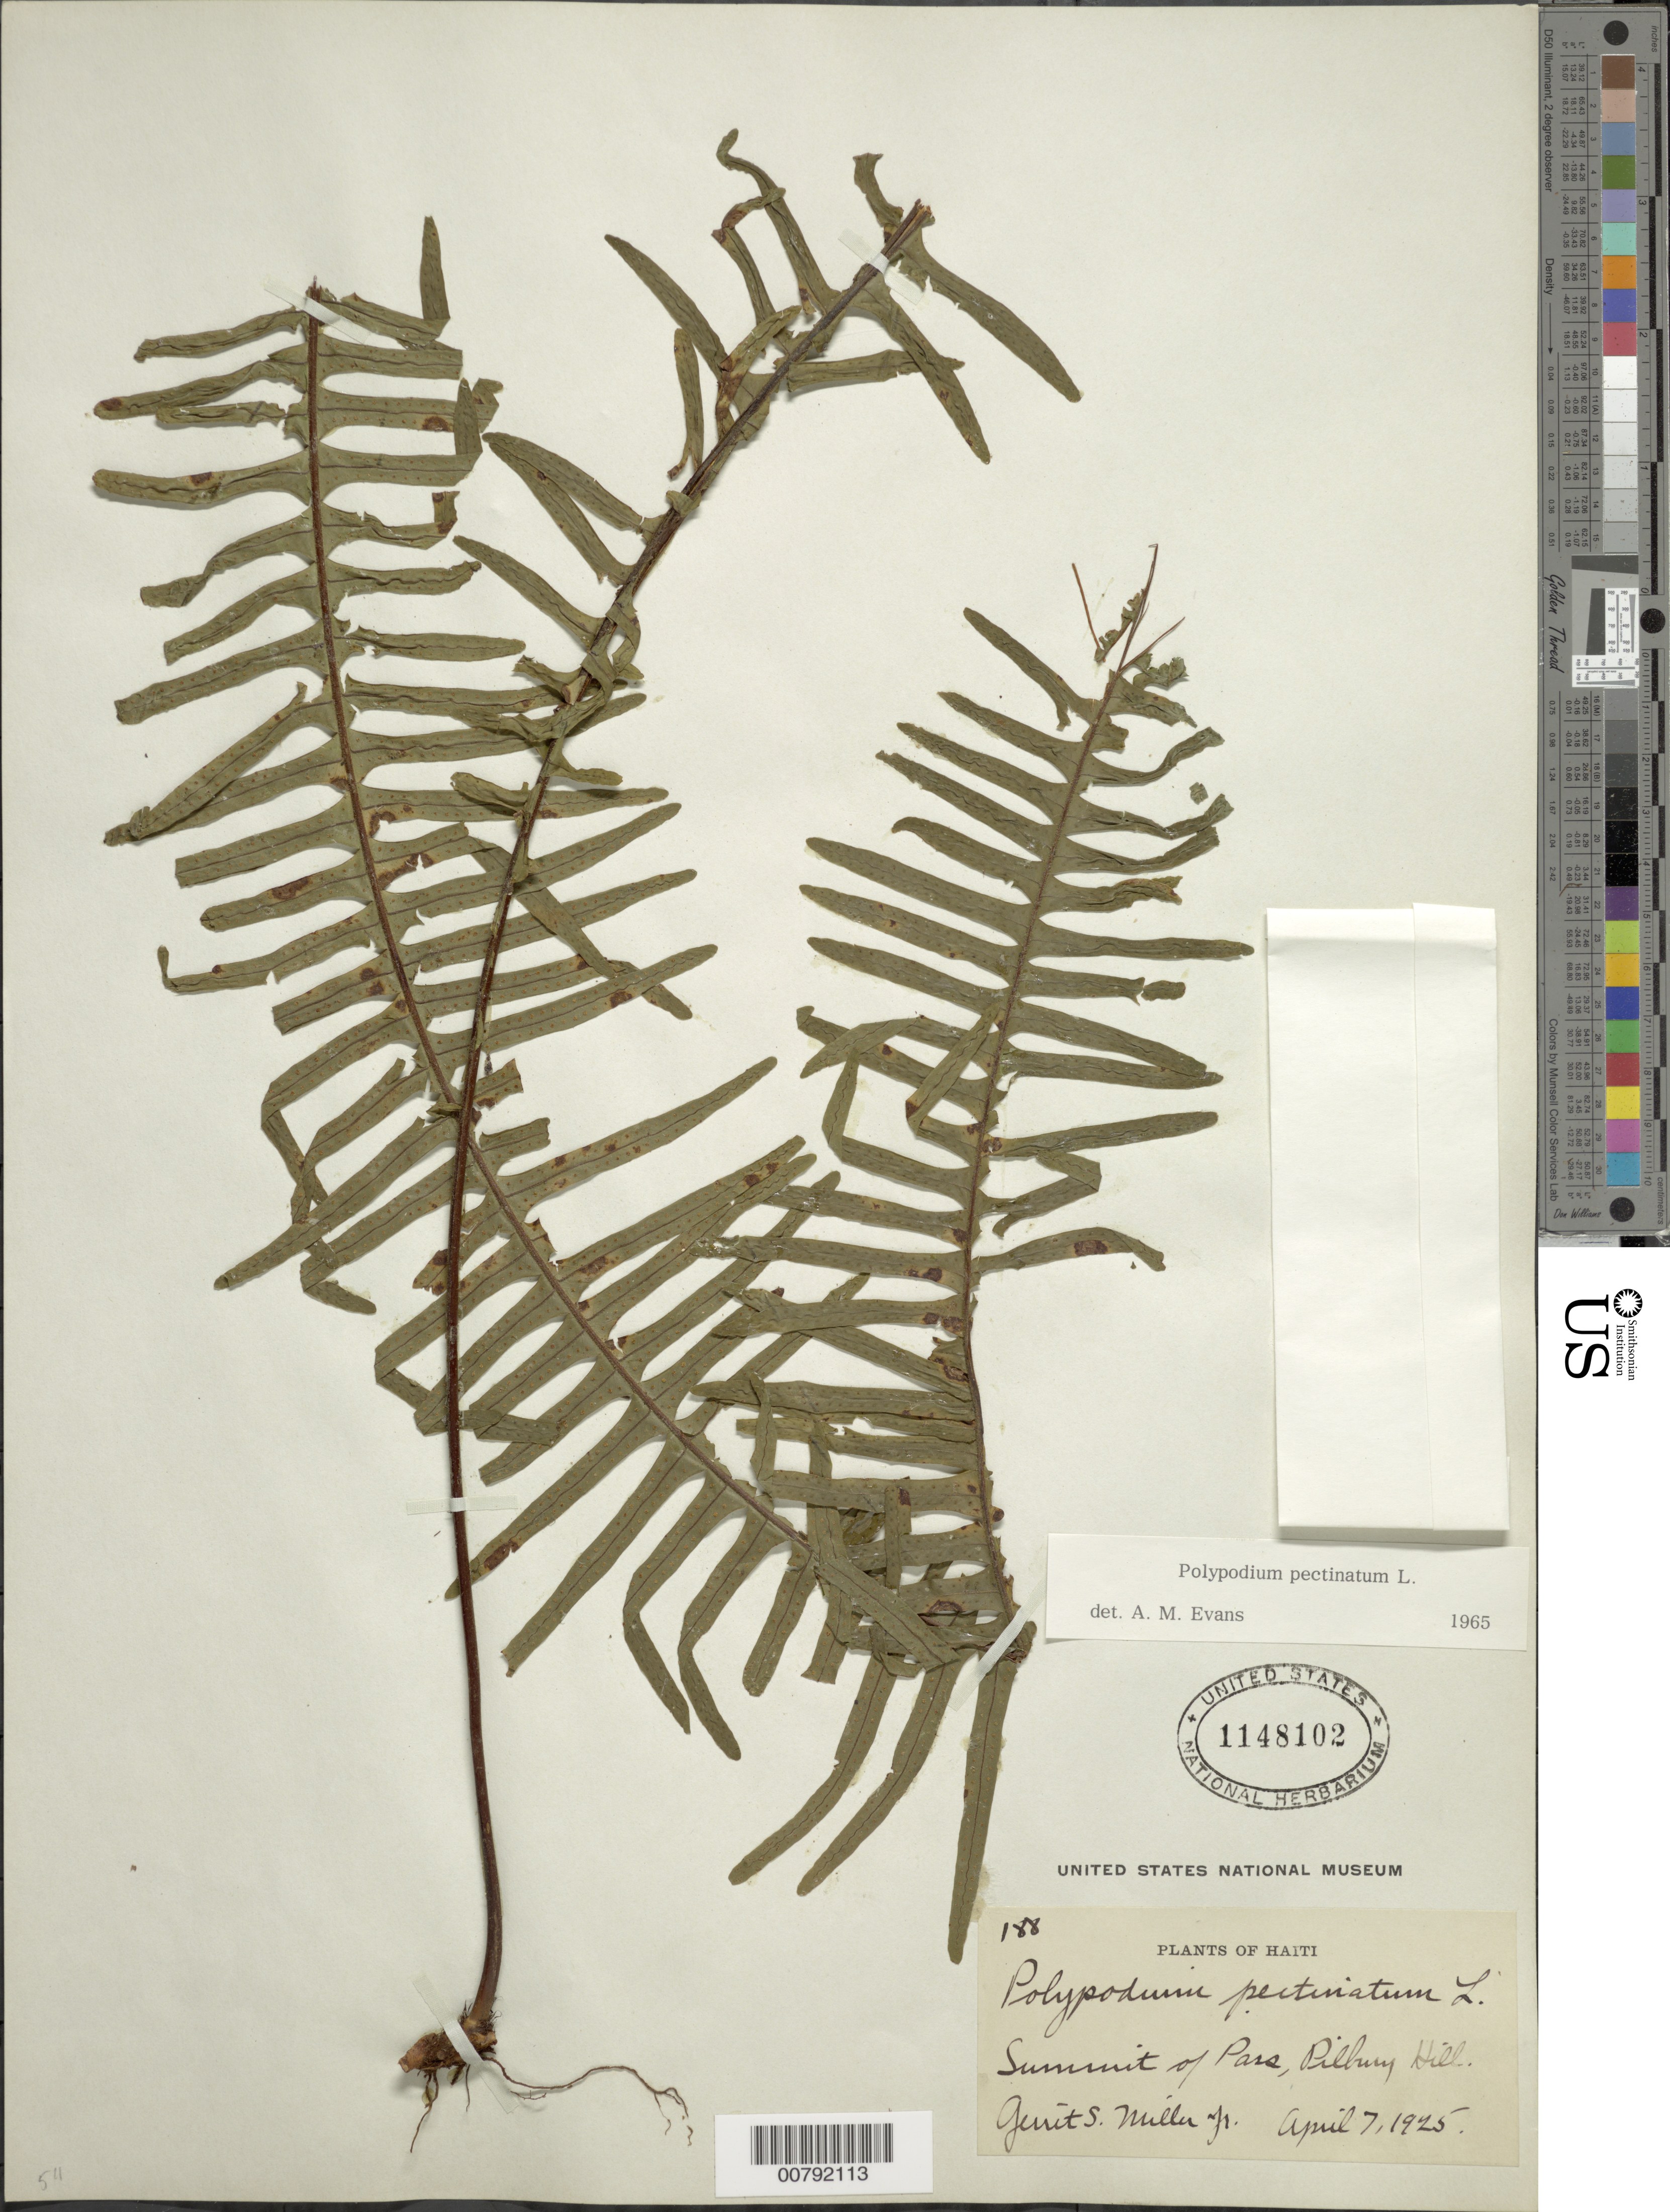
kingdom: Plantae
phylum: Tracheophyta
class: Polypodiopsida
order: Polypodiales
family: Polypodiaceae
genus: Pecluma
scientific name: Pecluma pectinata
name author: (L.) M.G. Price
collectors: G. S. Miller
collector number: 188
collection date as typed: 07 Apr 1925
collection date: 1925-04-07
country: Haiti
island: Hispaniola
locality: Pilbury Hill, Summit of Pass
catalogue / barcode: US 1148102